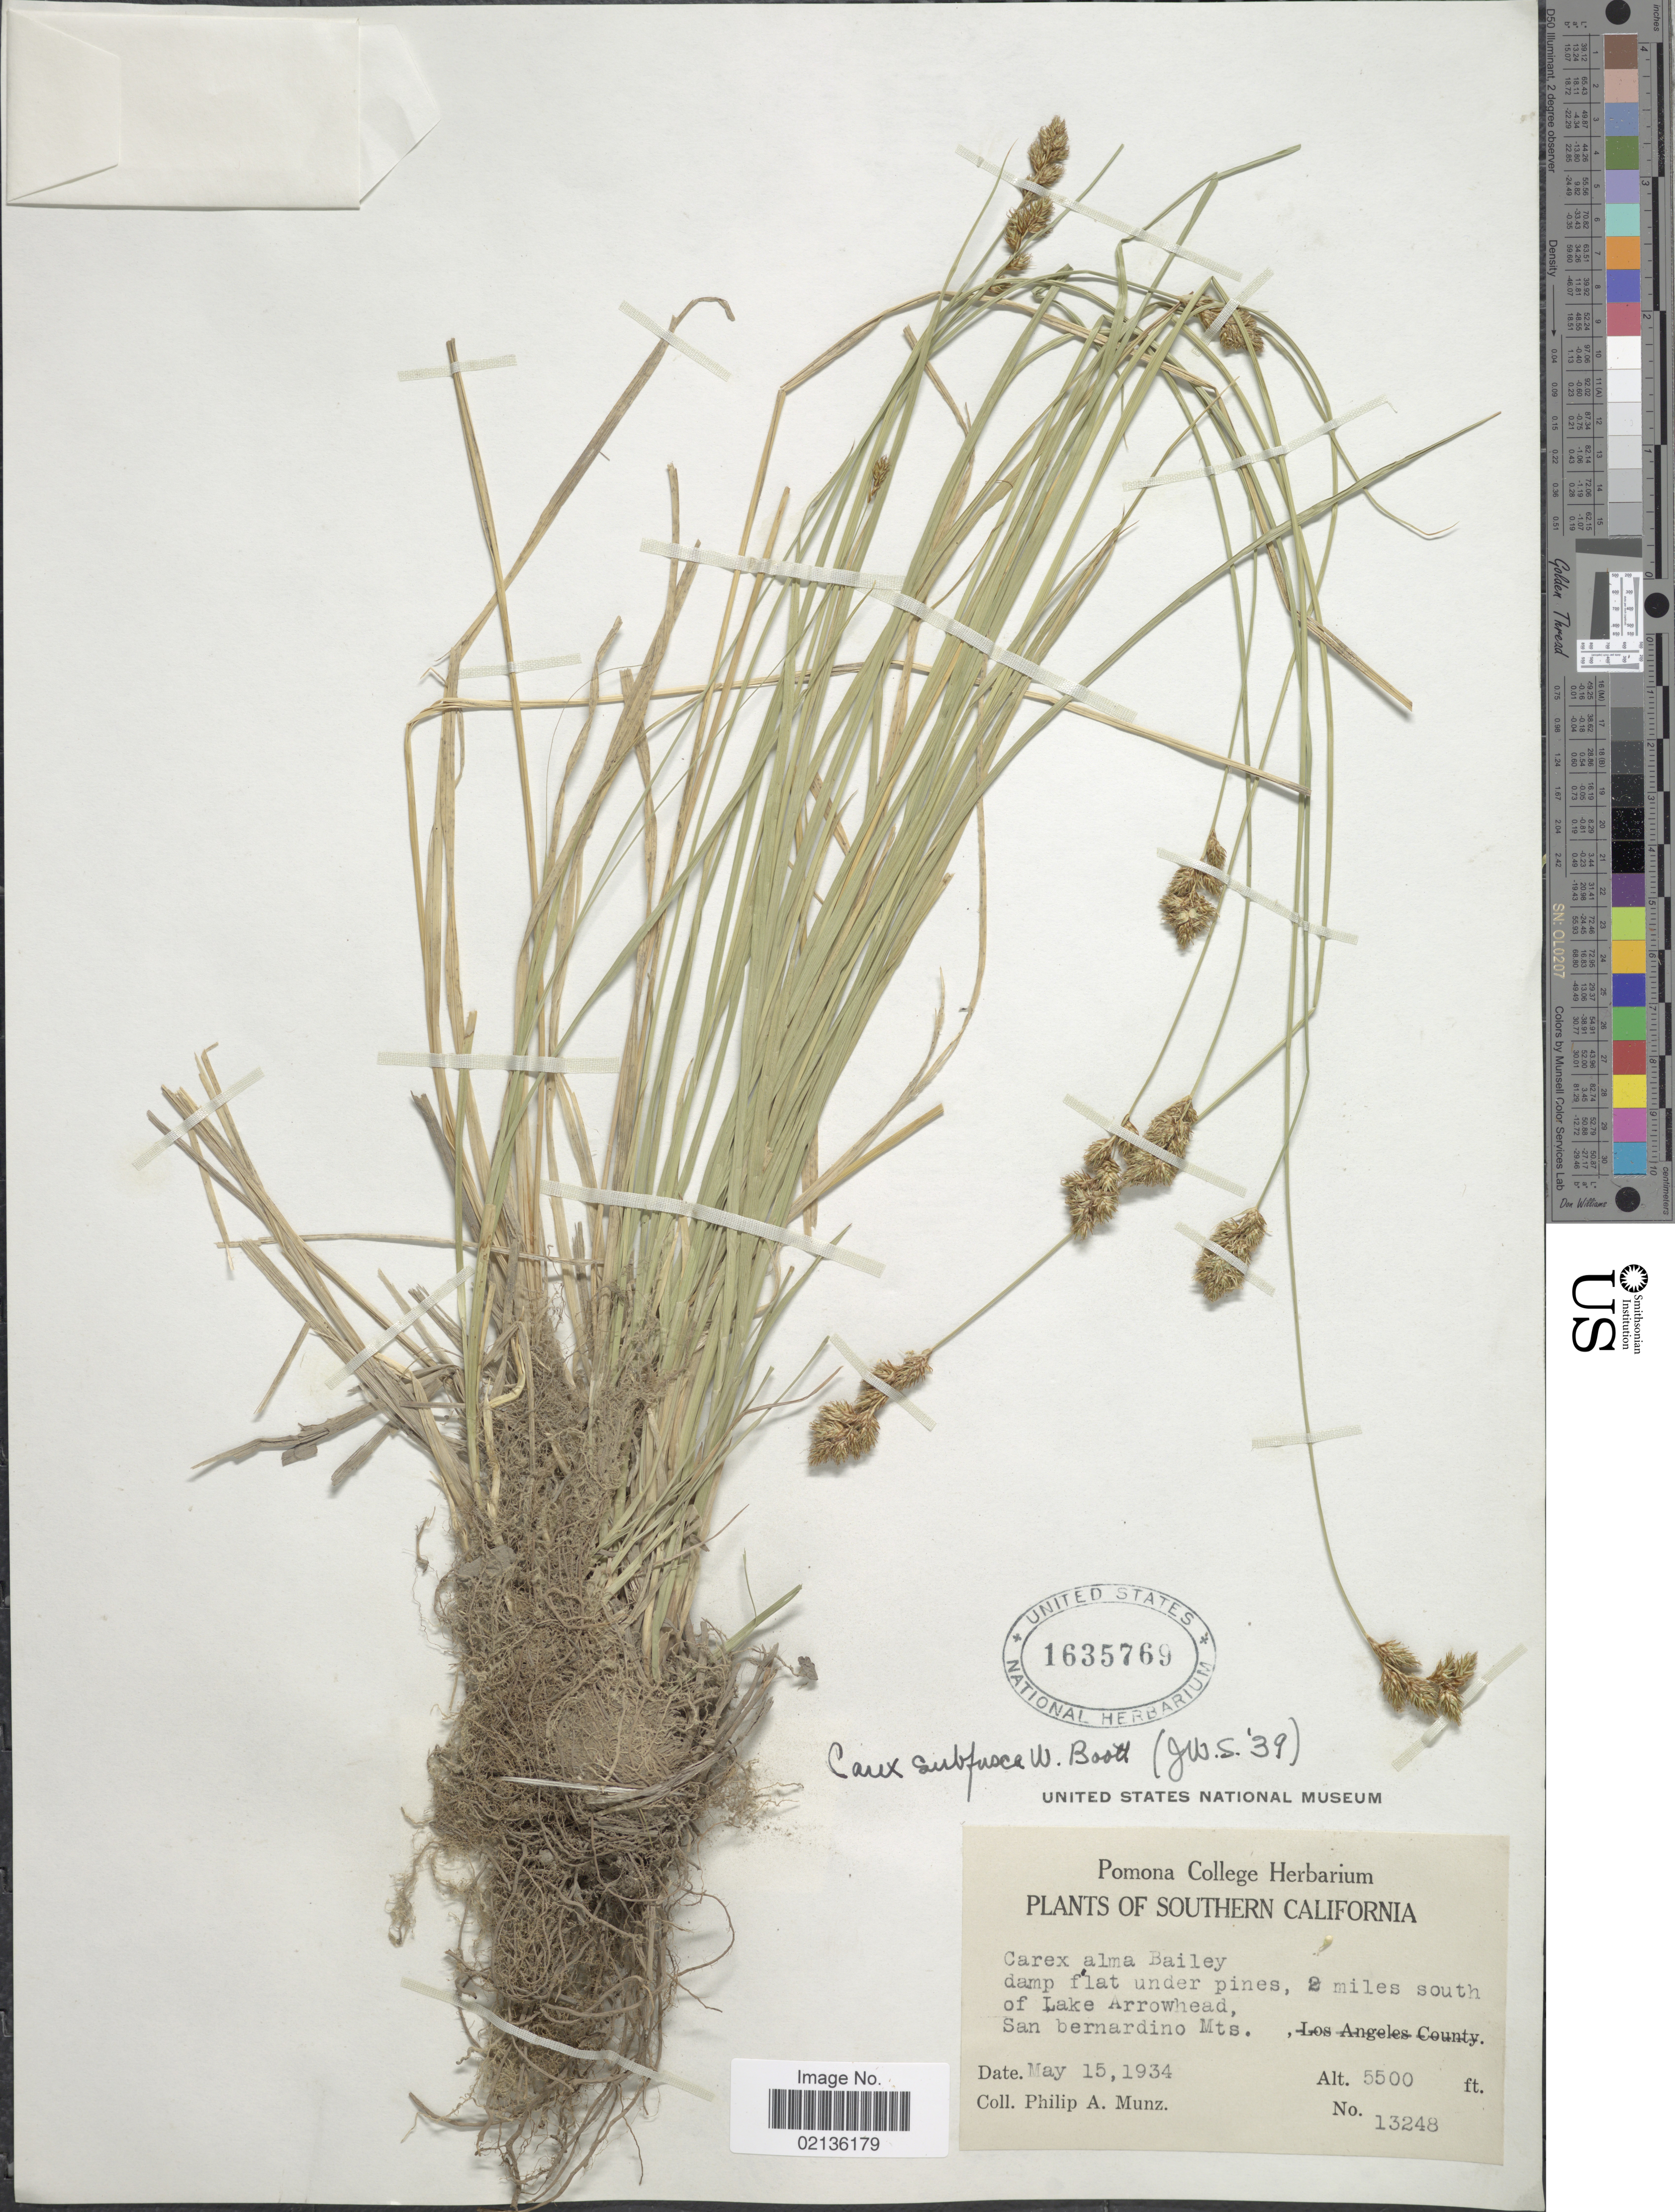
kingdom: Plantae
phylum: Tracheophyta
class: Liliopsida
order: Poales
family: Cyperaceae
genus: Carex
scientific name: Carex subfusca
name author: W. Boott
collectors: P. A. Munz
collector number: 13248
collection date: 1934-05-15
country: United States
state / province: California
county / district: San Bernardino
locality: Southern California, 2 miles south of Lake Arrowhead, San Bernardino Mts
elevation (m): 1676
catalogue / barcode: US 1635769